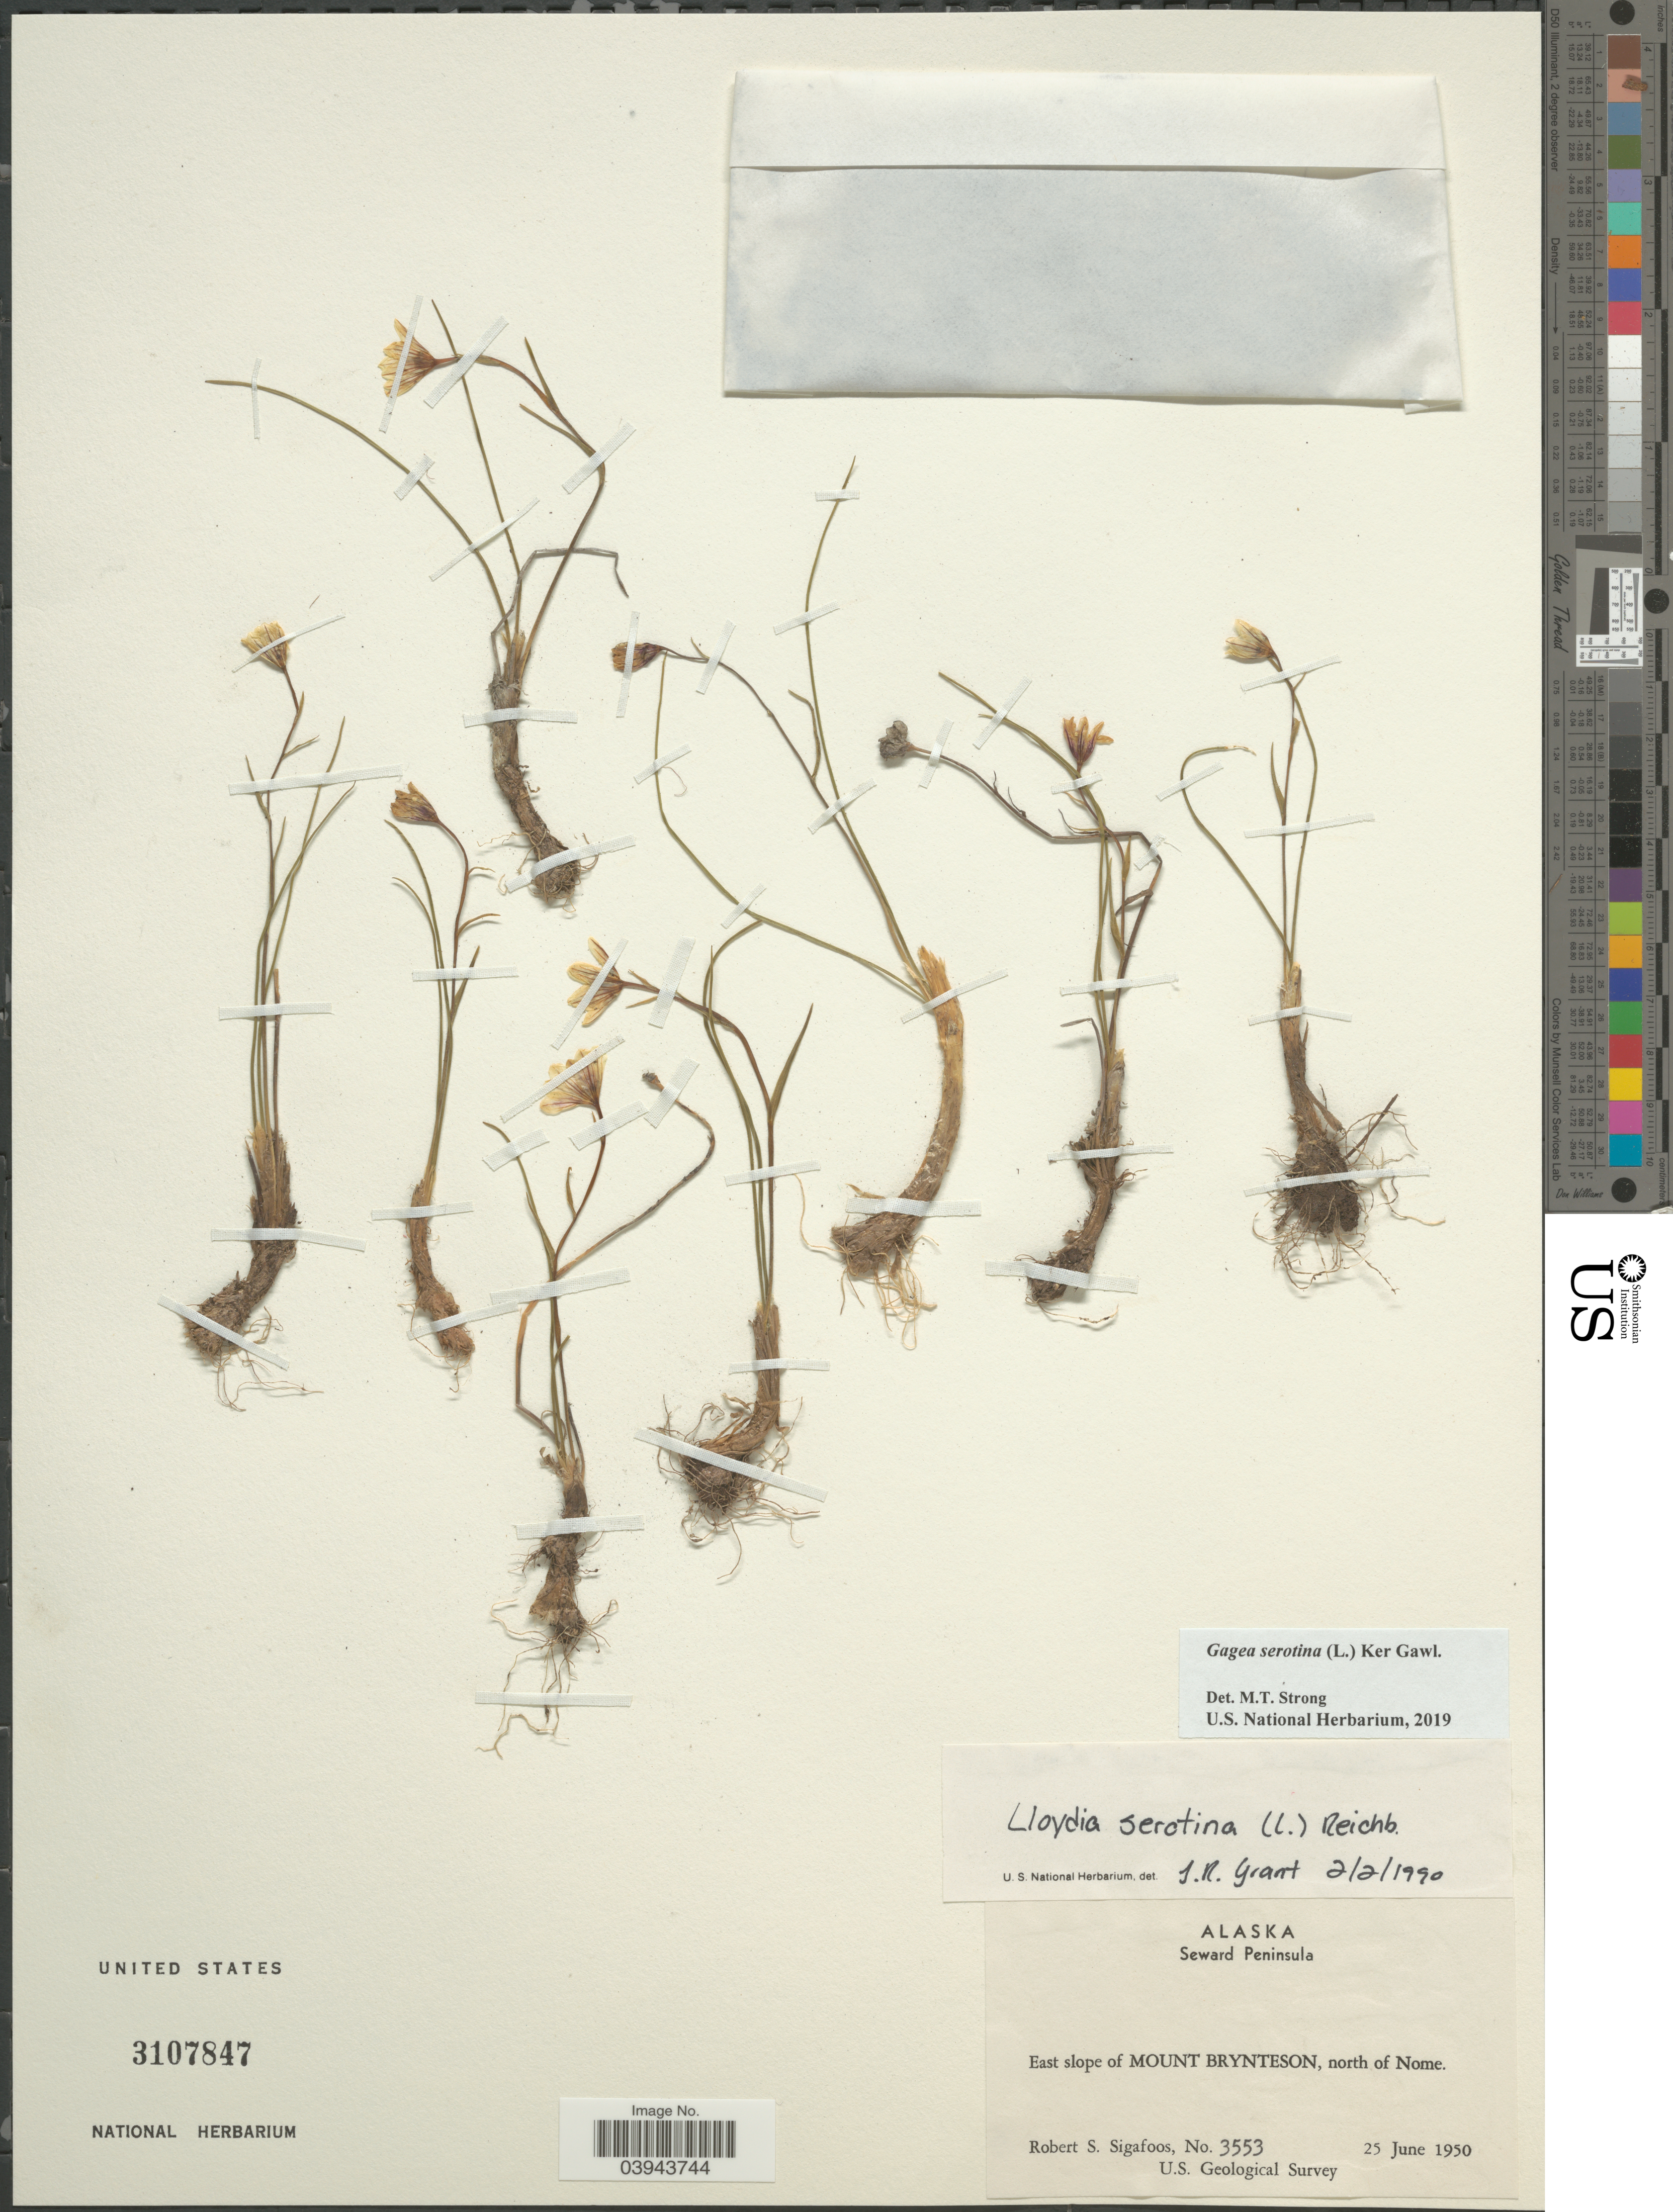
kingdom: Plantae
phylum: Tracheophyta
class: Liliopsida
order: Liliales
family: Liliaceae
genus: Lloydia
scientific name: Lloydia serotina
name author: (L.) Salisb. ex Rchb.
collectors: R. Sigafoos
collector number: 3553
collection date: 1950-06-25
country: United States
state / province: Alaska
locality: Seward Peninsula. East slope of Mount Brynteson, north of Nome.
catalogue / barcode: US 3107847